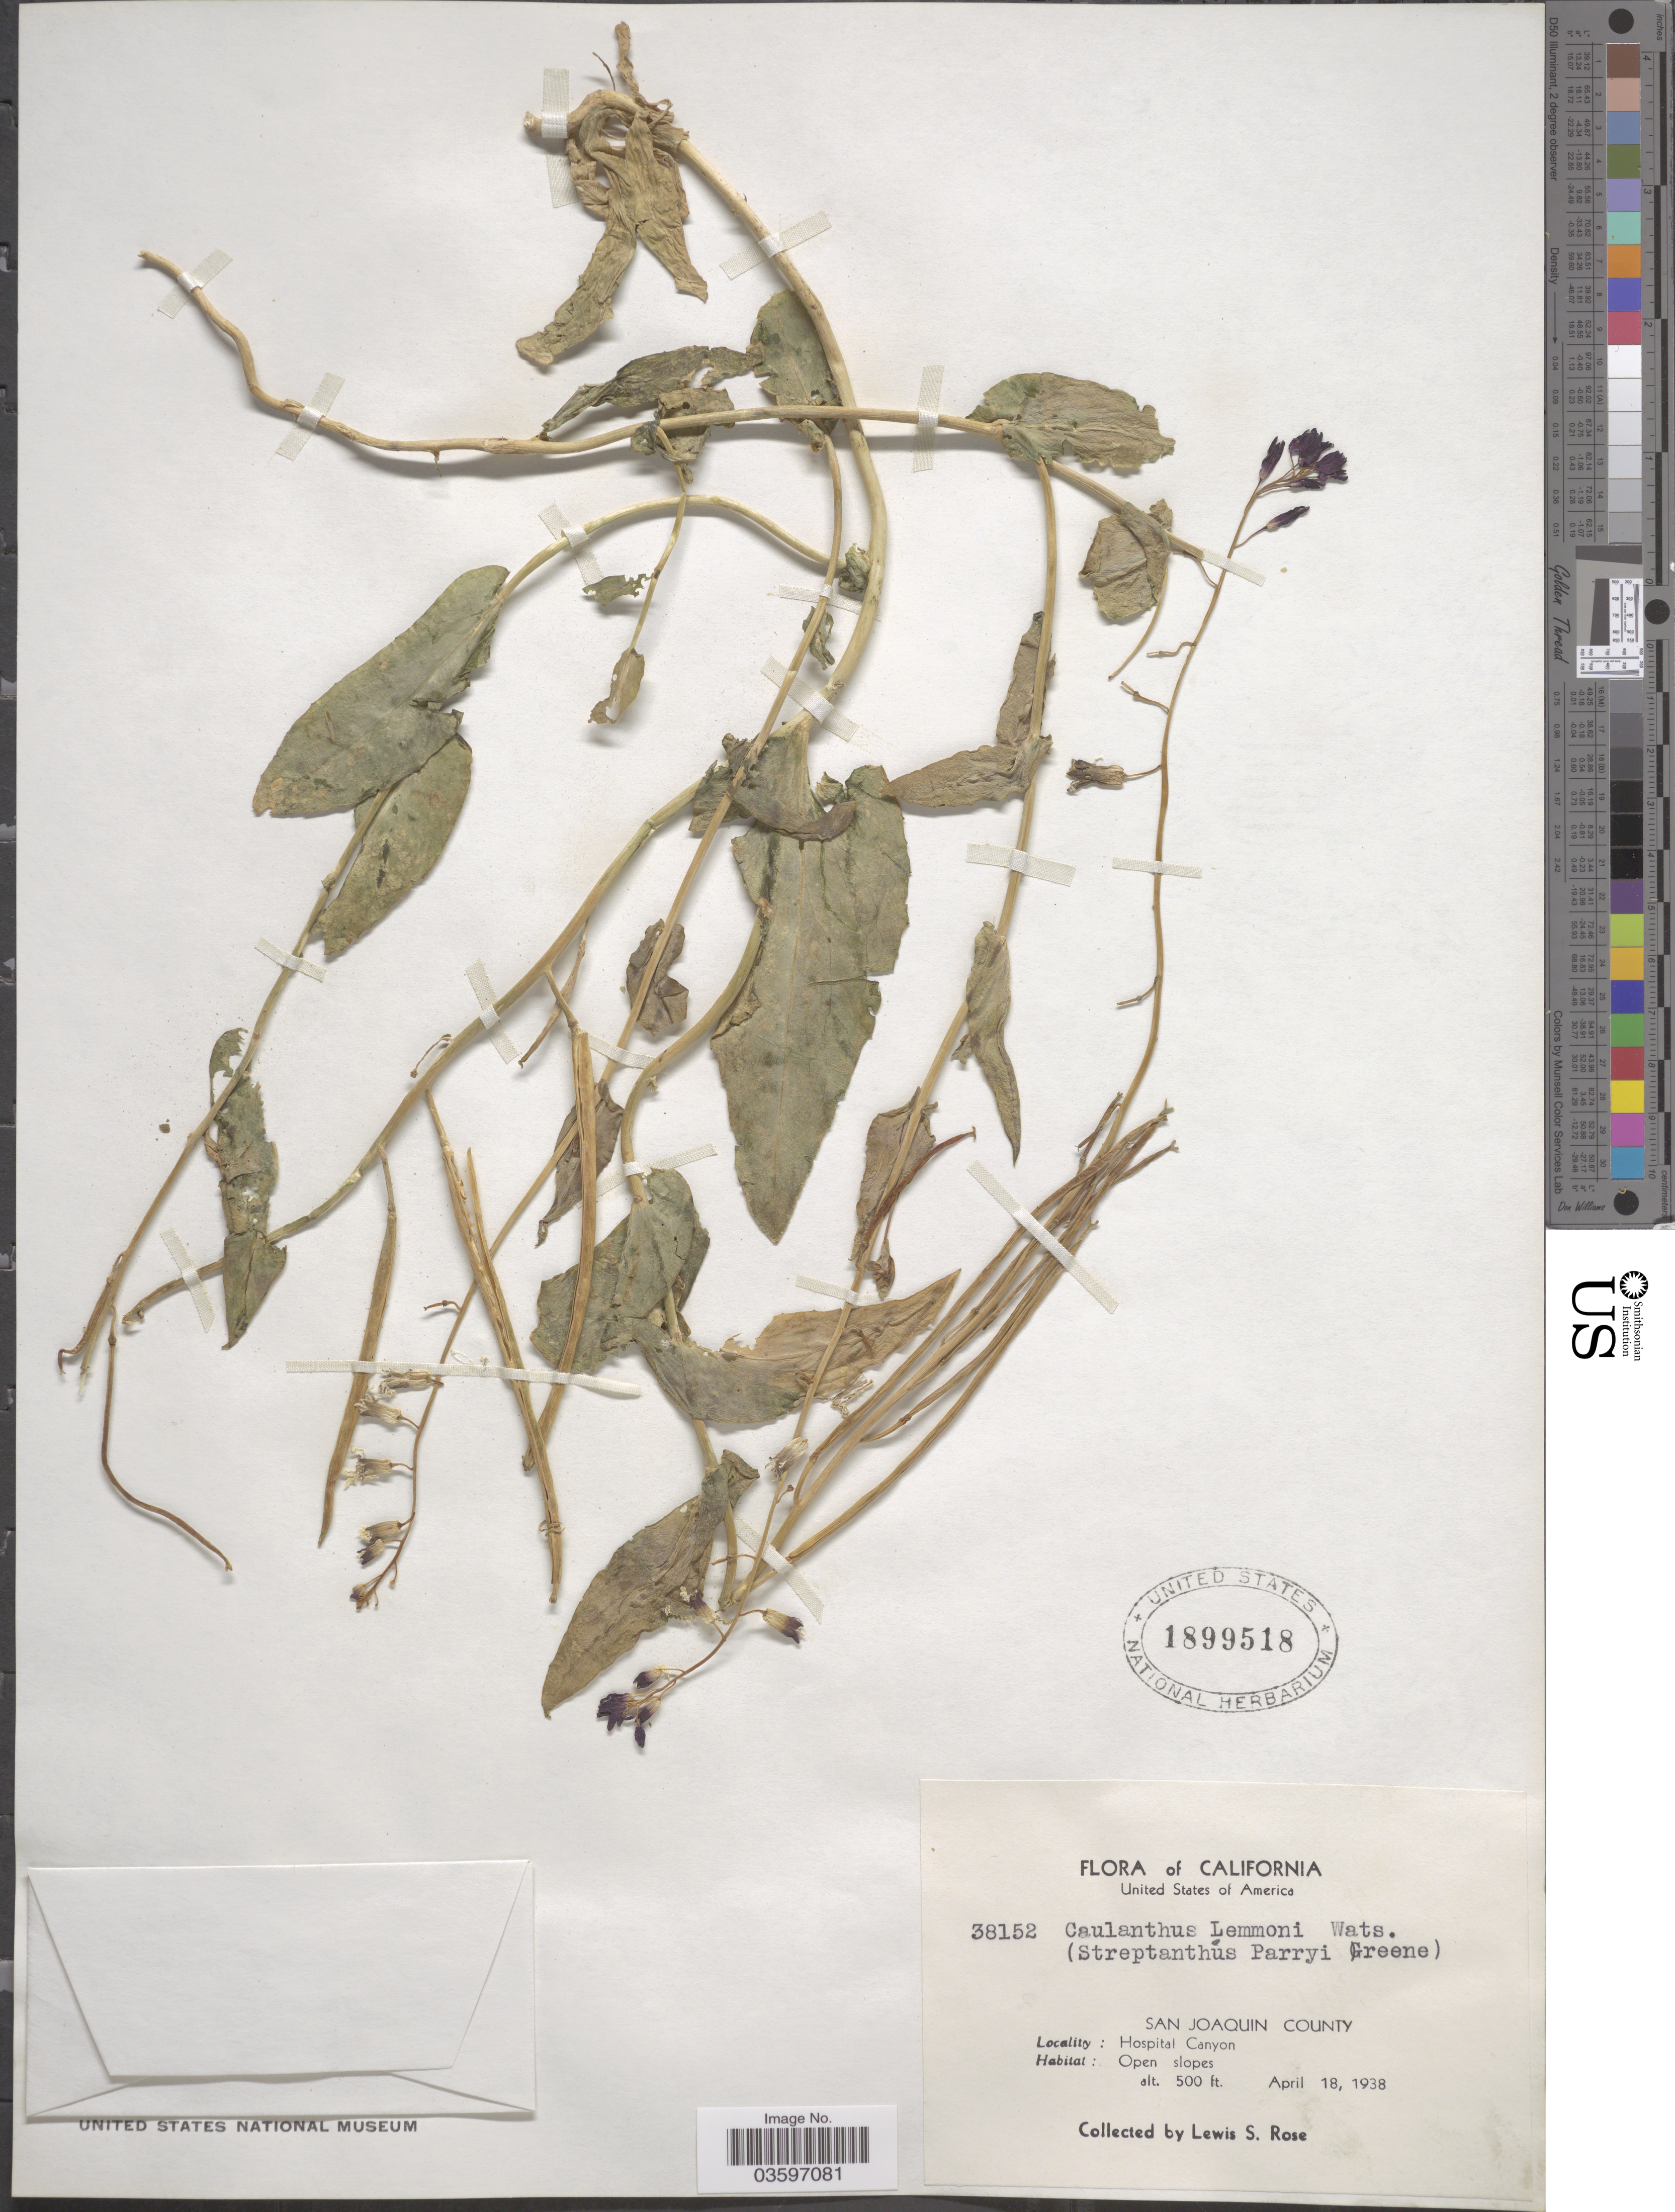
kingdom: Plantae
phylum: Tracheophyta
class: Magnoliopsida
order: Brassicales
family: Brassicaceae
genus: Caulanthus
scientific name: Caulanthus lemmonii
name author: S. Watson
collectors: L. S. Rose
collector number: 38152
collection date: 1938-04-18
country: United States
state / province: California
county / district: San Joaquin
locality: San Joaquin County. Hospital Canyon.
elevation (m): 152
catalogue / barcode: US 1899518